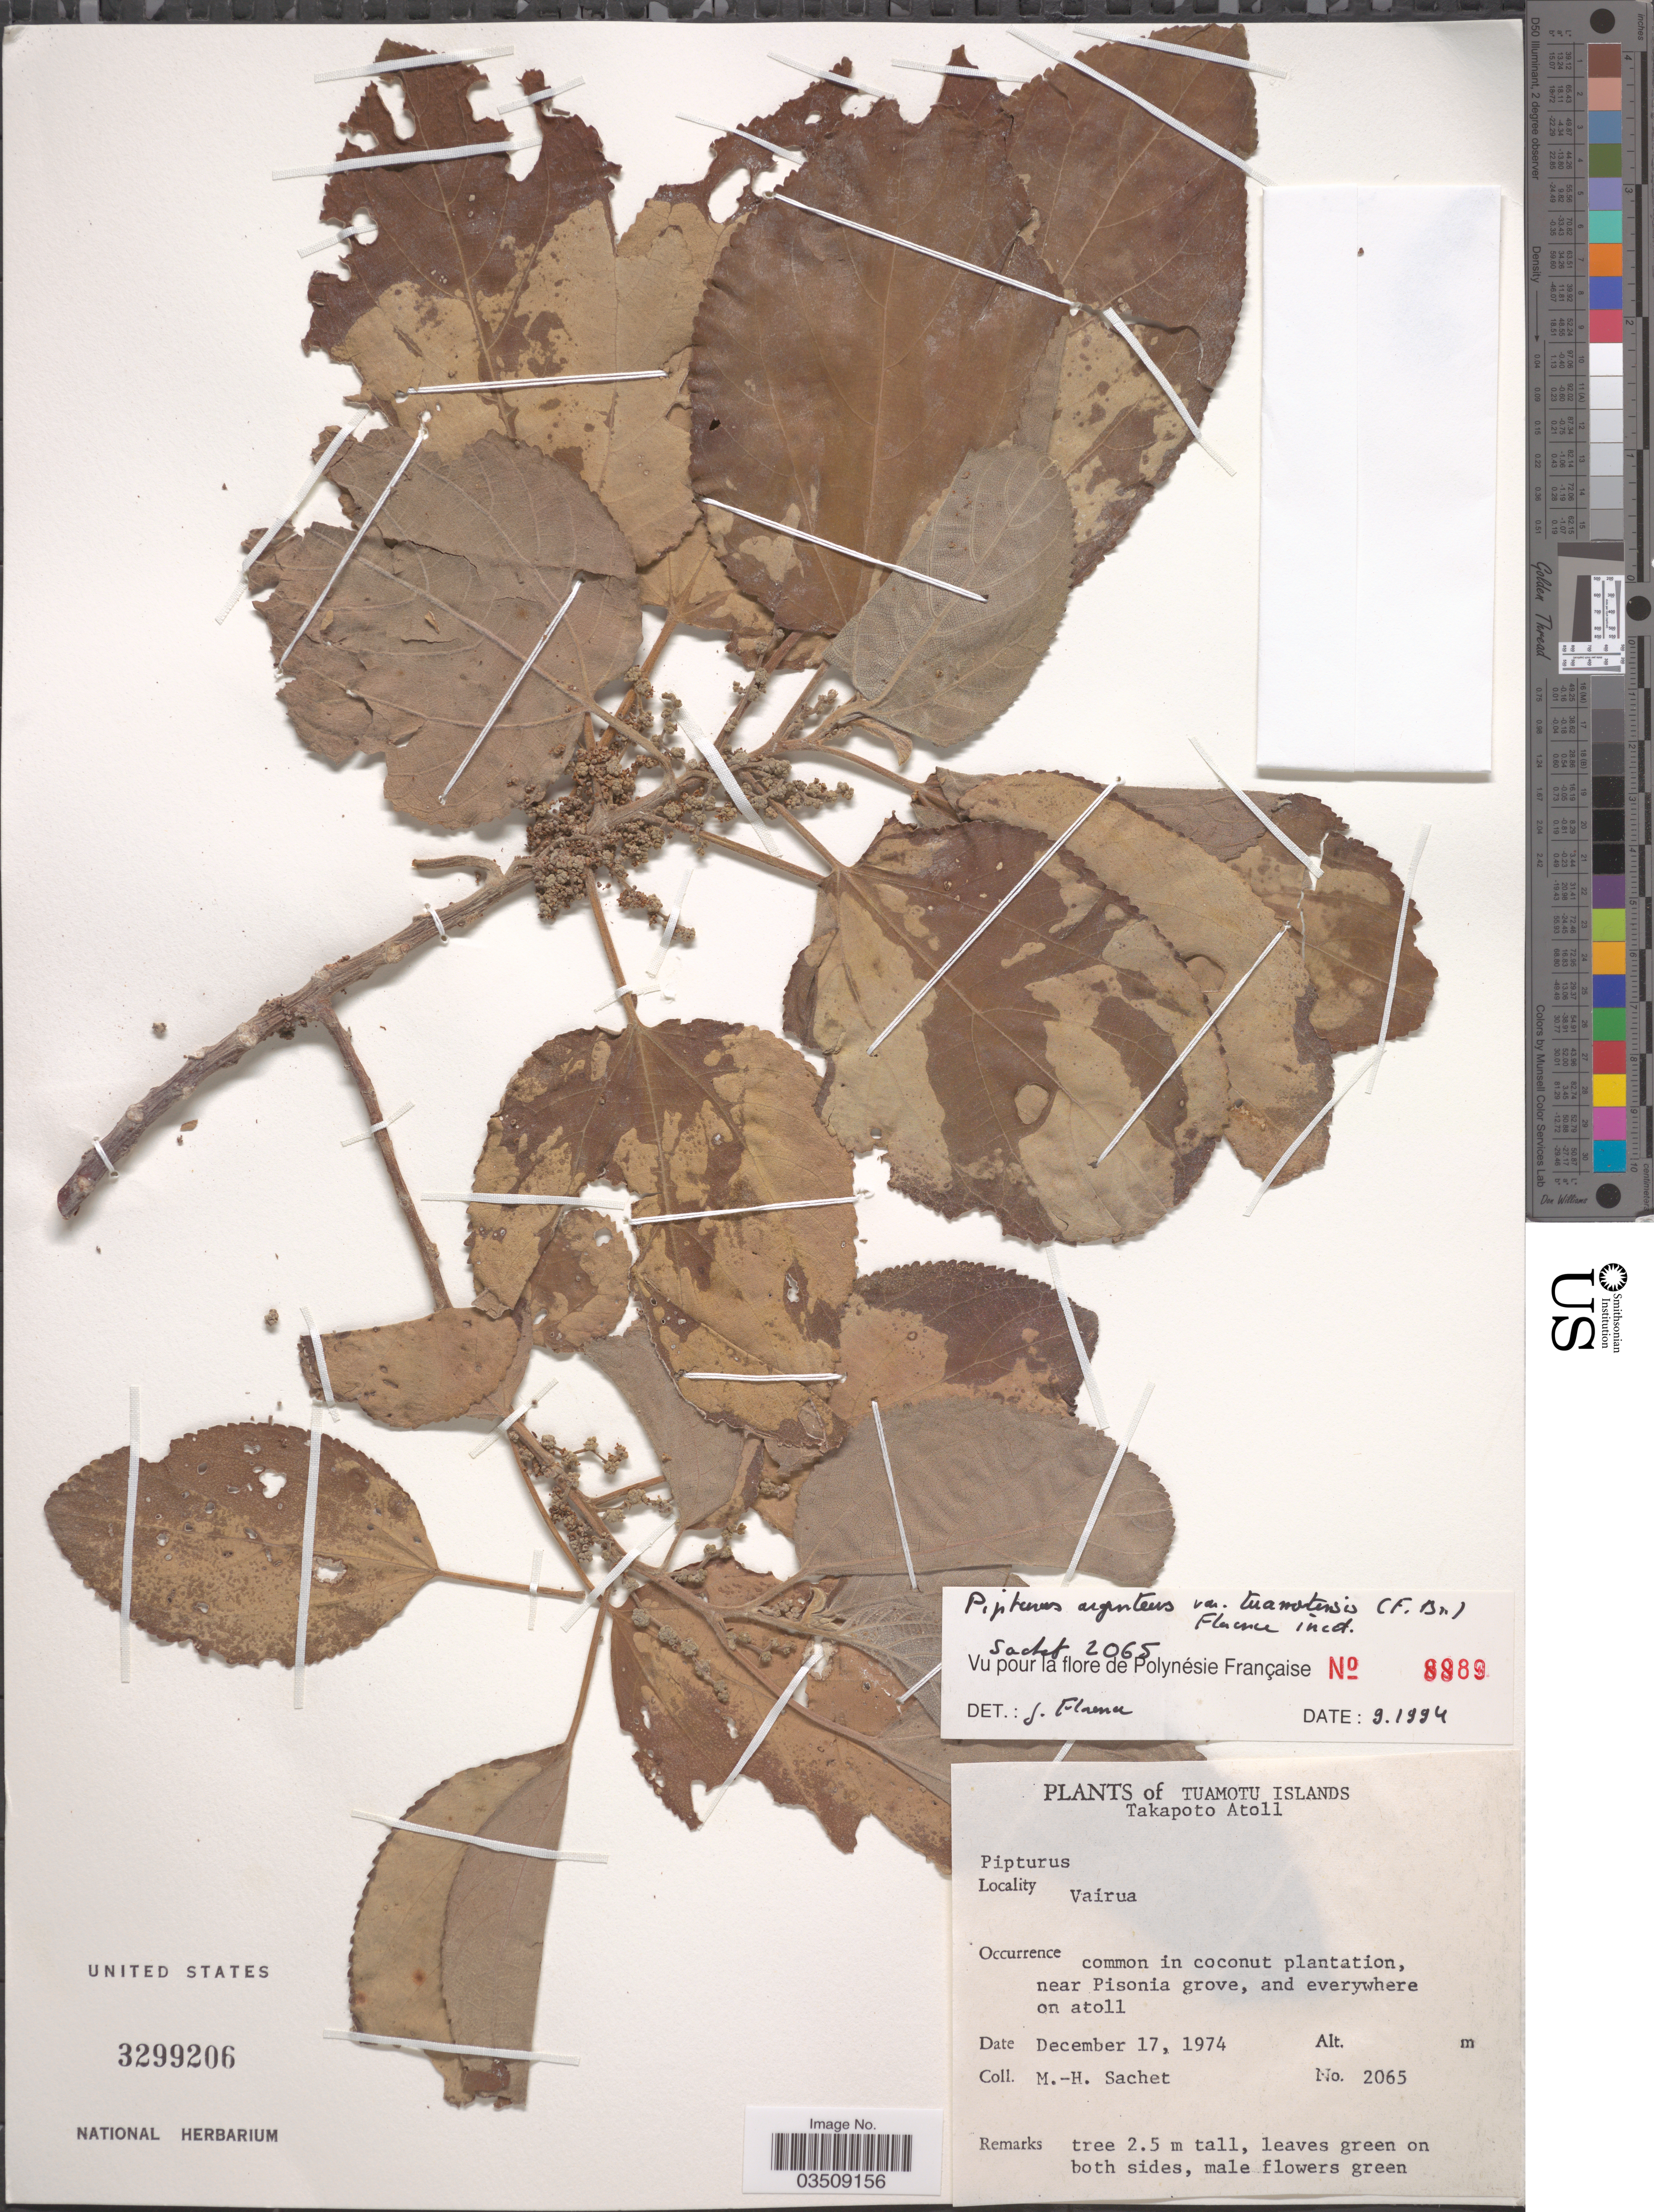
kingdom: Plantae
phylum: Tracheophyta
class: Magnoliopsida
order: Rosales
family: Urticaceae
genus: Pipturus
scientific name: Pipturus argenteus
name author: (G. Forst.) Wedd.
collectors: M.-H. Sachet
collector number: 2065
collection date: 1974-12-17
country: French Polynesia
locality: Tuamotu Islands. Takapoto Atoll. Vaírua. Common in coconut plantation, near Pisonia grove, and everywhere on atoll.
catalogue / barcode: US 3299206